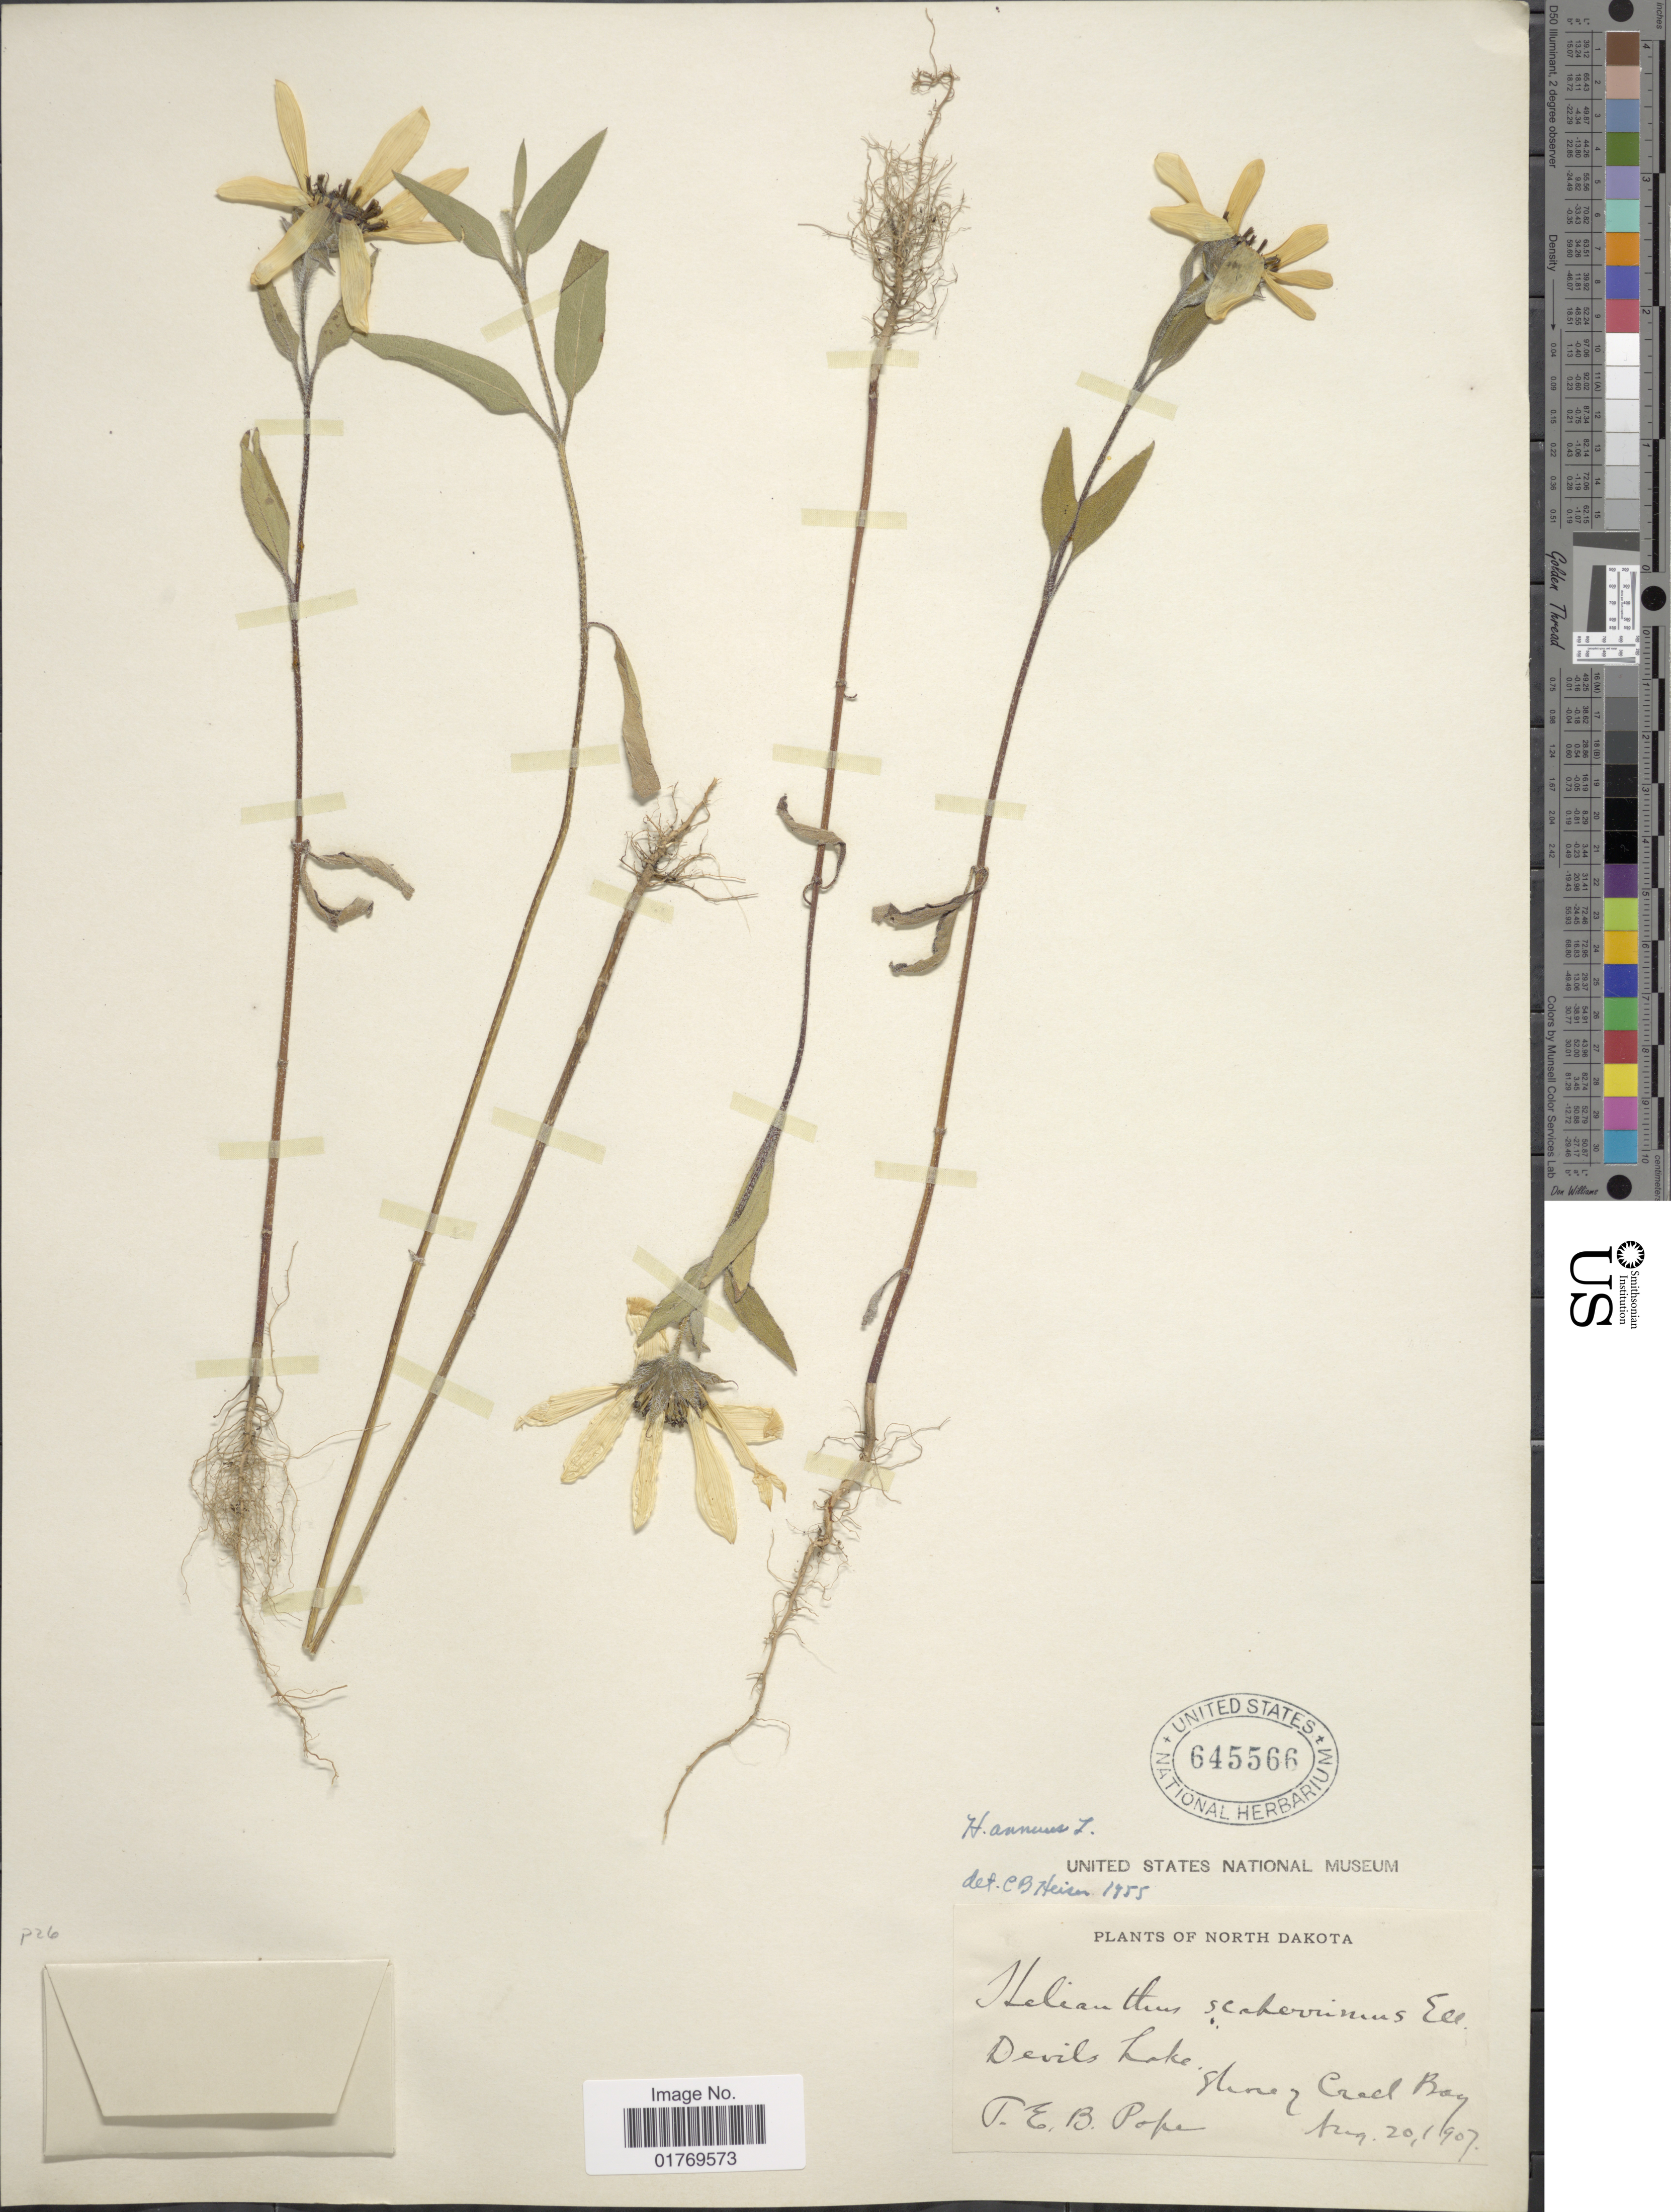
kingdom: Plantae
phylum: Tracheophyta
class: Magnoliopsida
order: Asterales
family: Asteraceae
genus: Helianthus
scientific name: Helianthus annuus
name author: L.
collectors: T. Pope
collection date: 1907-08-20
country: United States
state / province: North Dakota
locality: Devils Lake, Shore of Creel Bay.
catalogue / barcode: US 645566